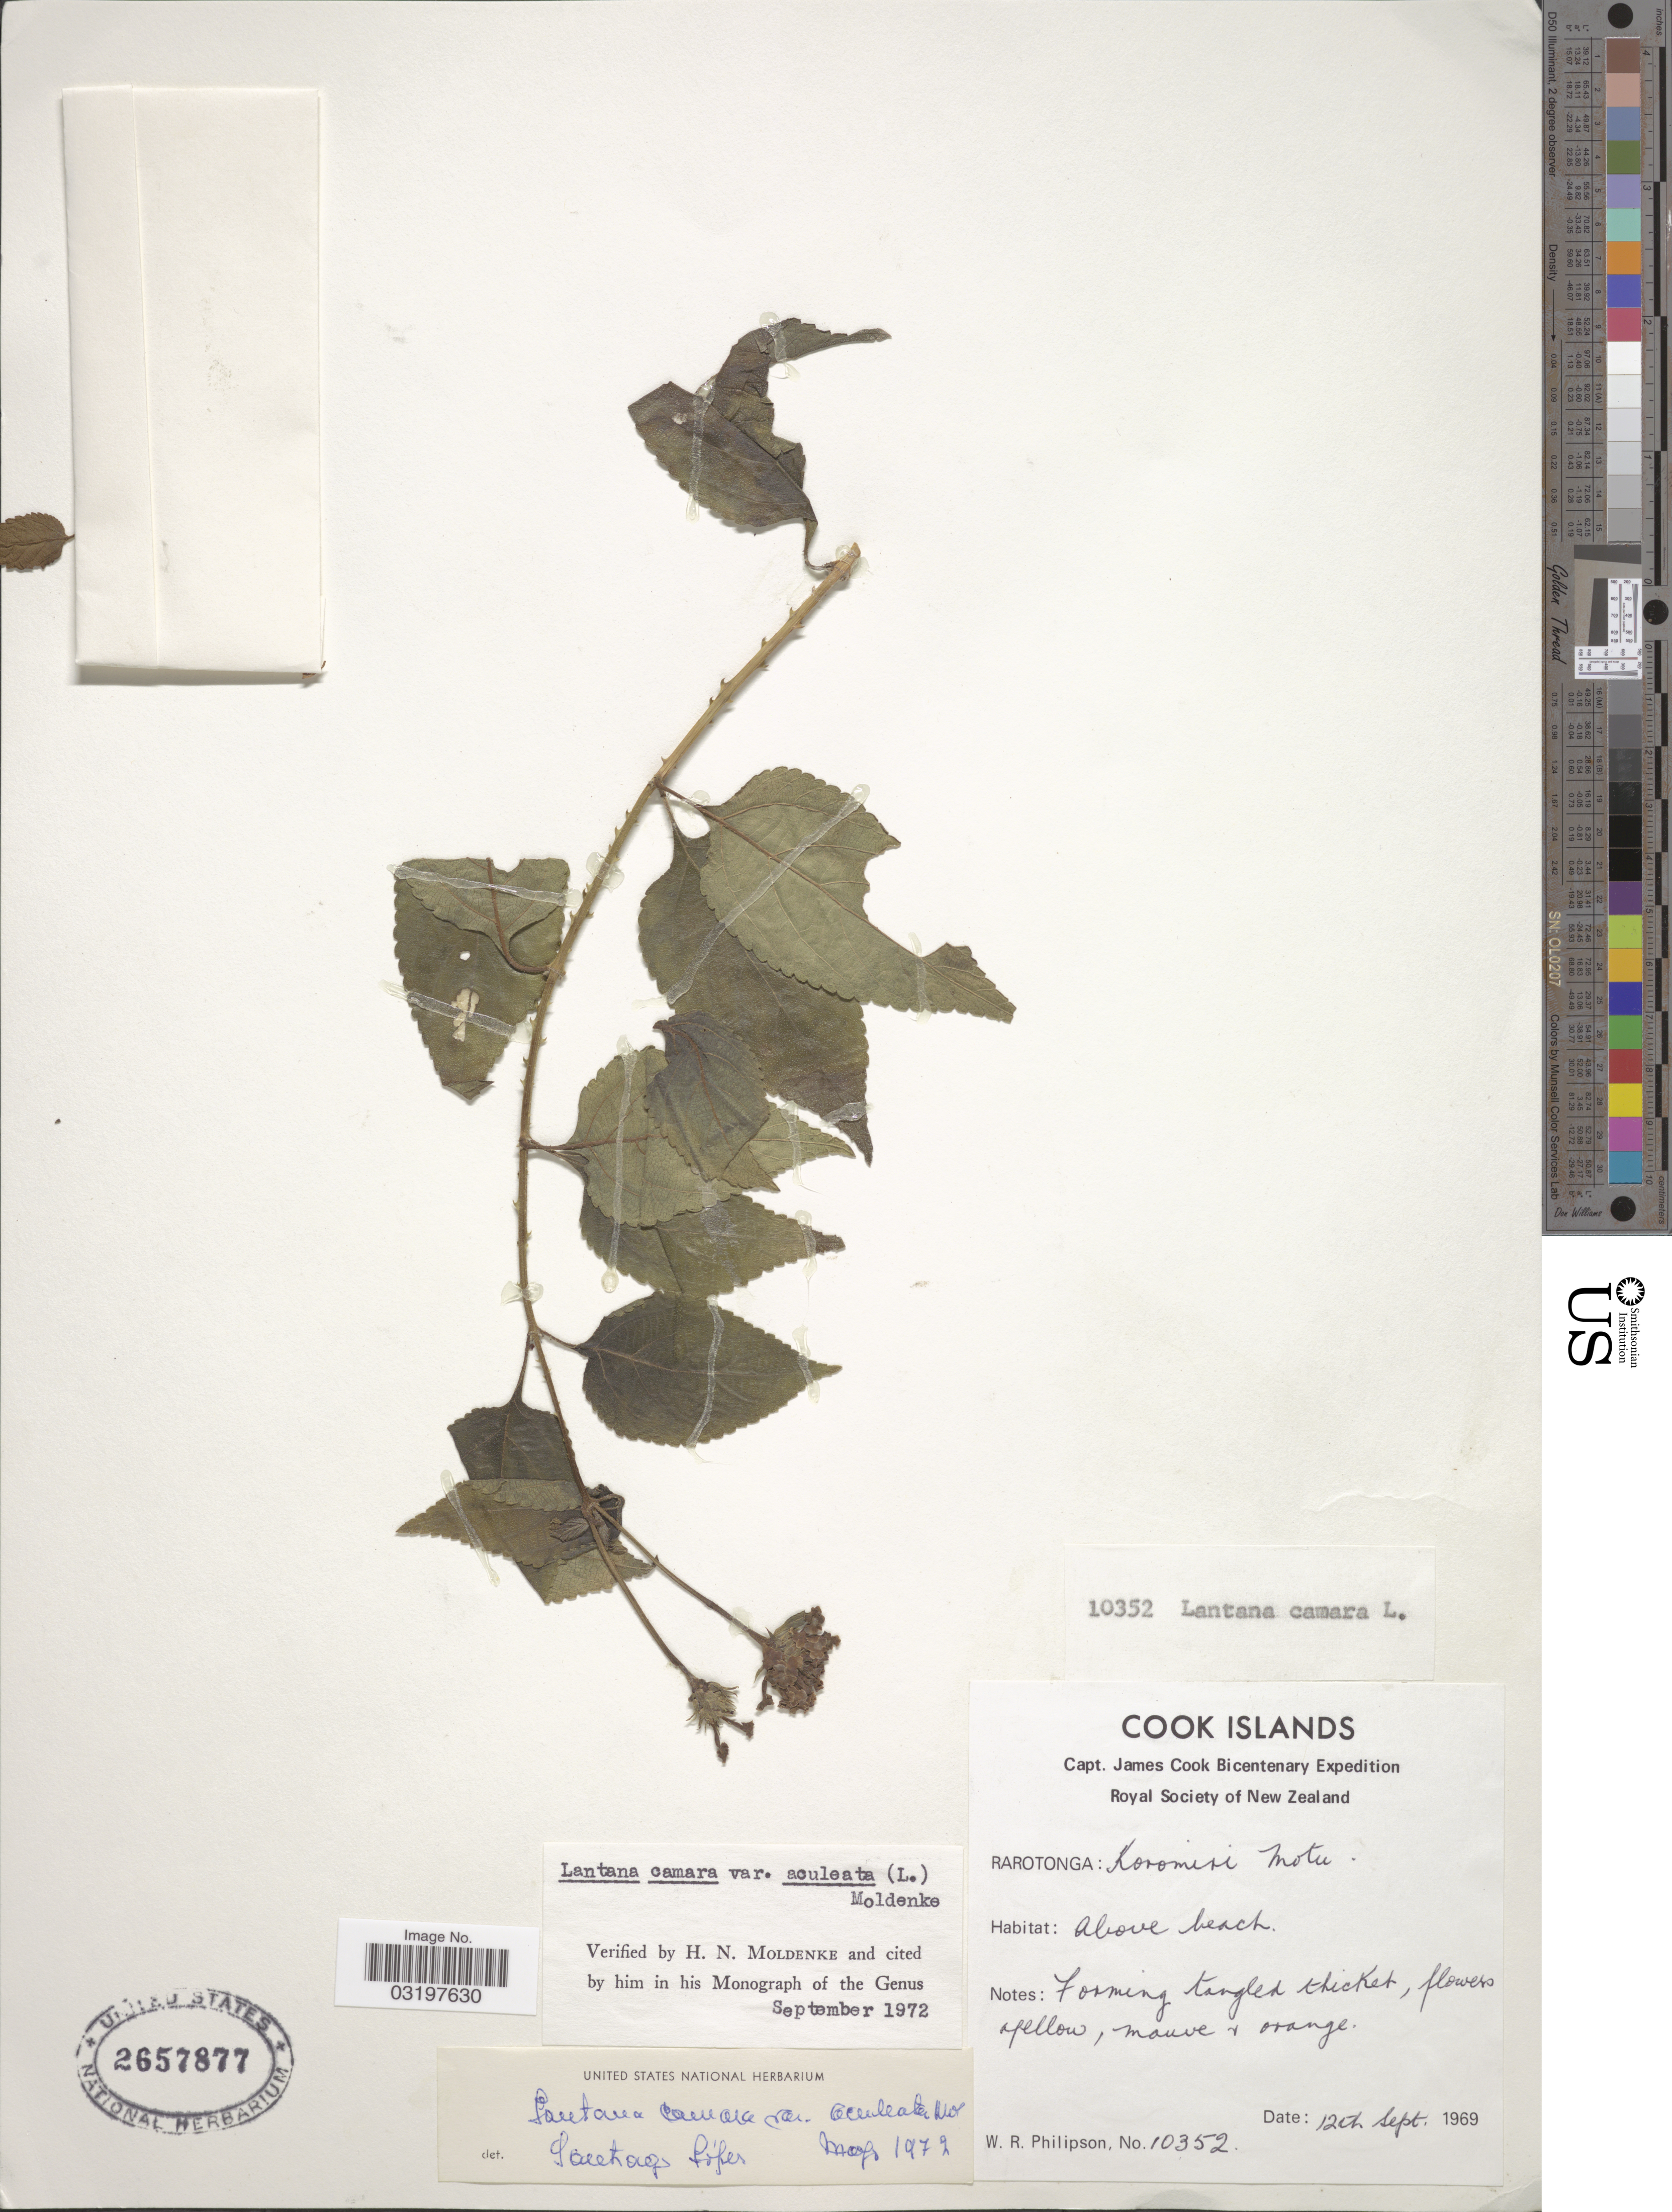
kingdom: Plantae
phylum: Tracheophyta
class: Magnoliopsida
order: Lamiales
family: Verbenaceae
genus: Lantana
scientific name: Lantana camara var. aculeata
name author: (L.) Moldenke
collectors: W. R. Philipson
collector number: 10352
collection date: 1969-09-12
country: Cook Islands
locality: Rarotonga: Koromiri Motu.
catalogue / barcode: US 2657877